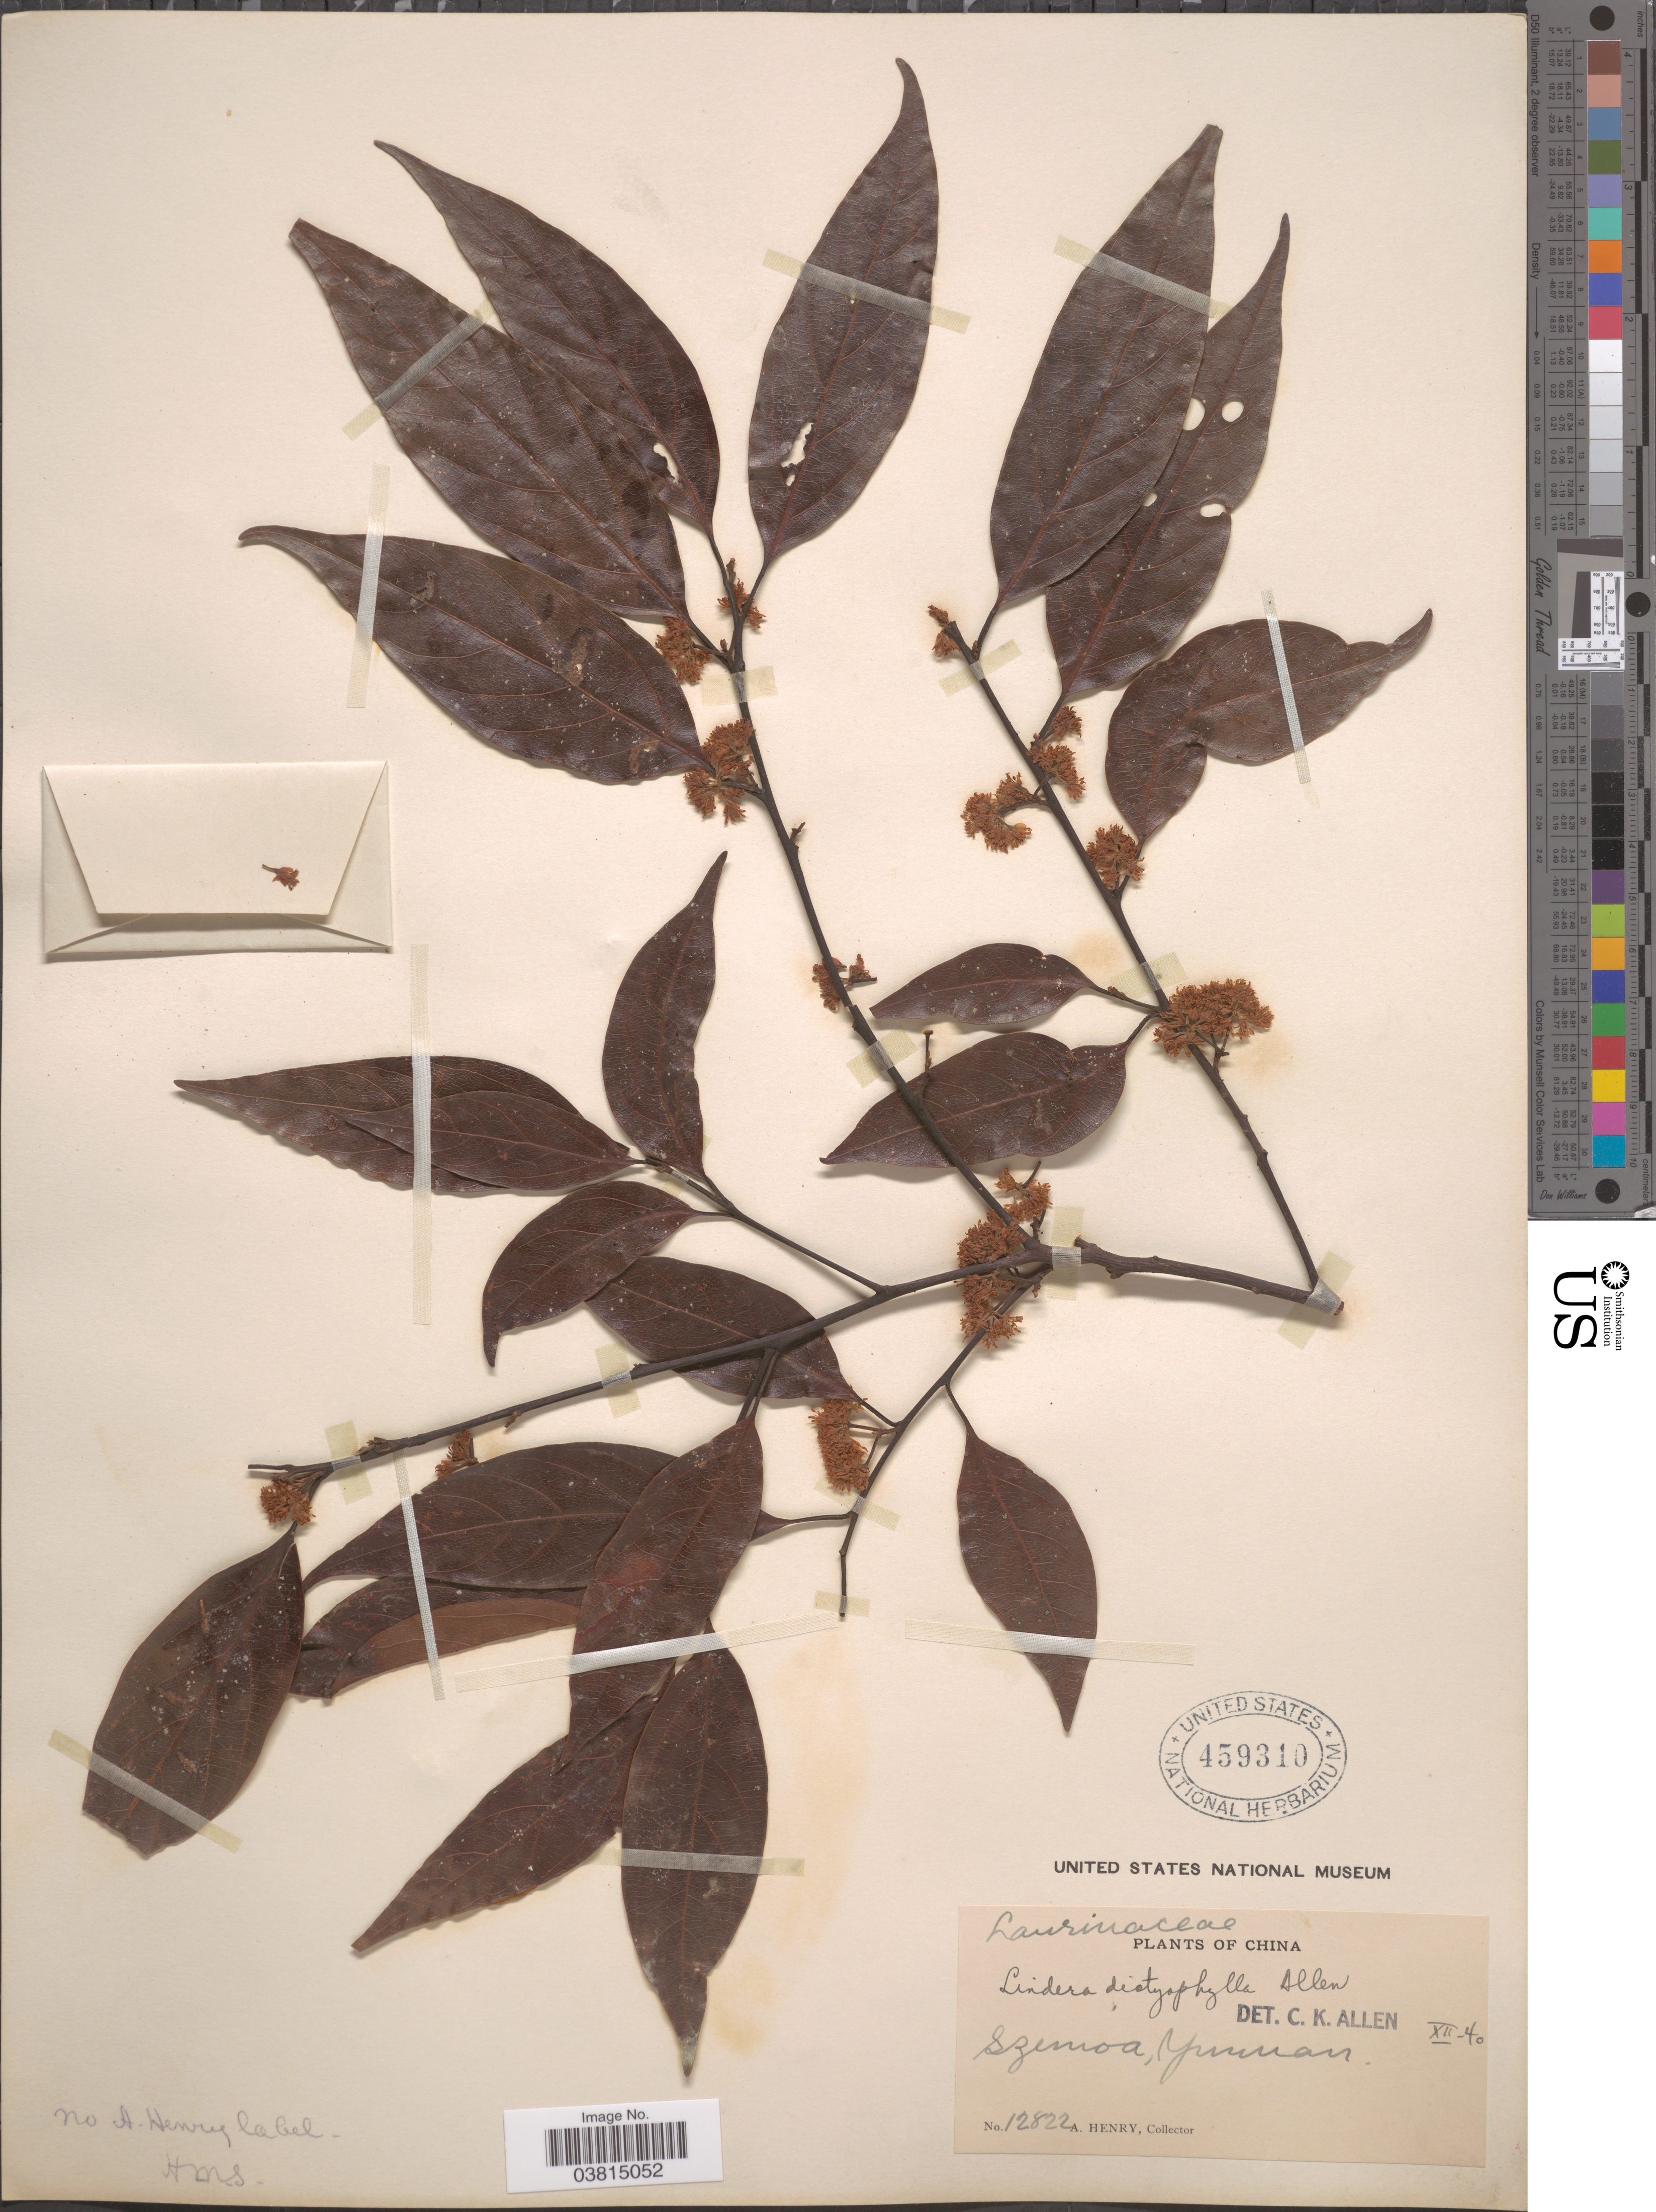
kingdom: Plantae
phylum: Tracheophyta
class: Magnoliopsida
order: Laurales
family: Lauraceae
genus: Lindera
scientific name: Lindera dictyophylla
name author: C.K. Allen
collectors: A. Henry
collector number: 12822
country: China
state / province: Yunnan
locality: Szemoa.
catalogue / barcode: US 459310